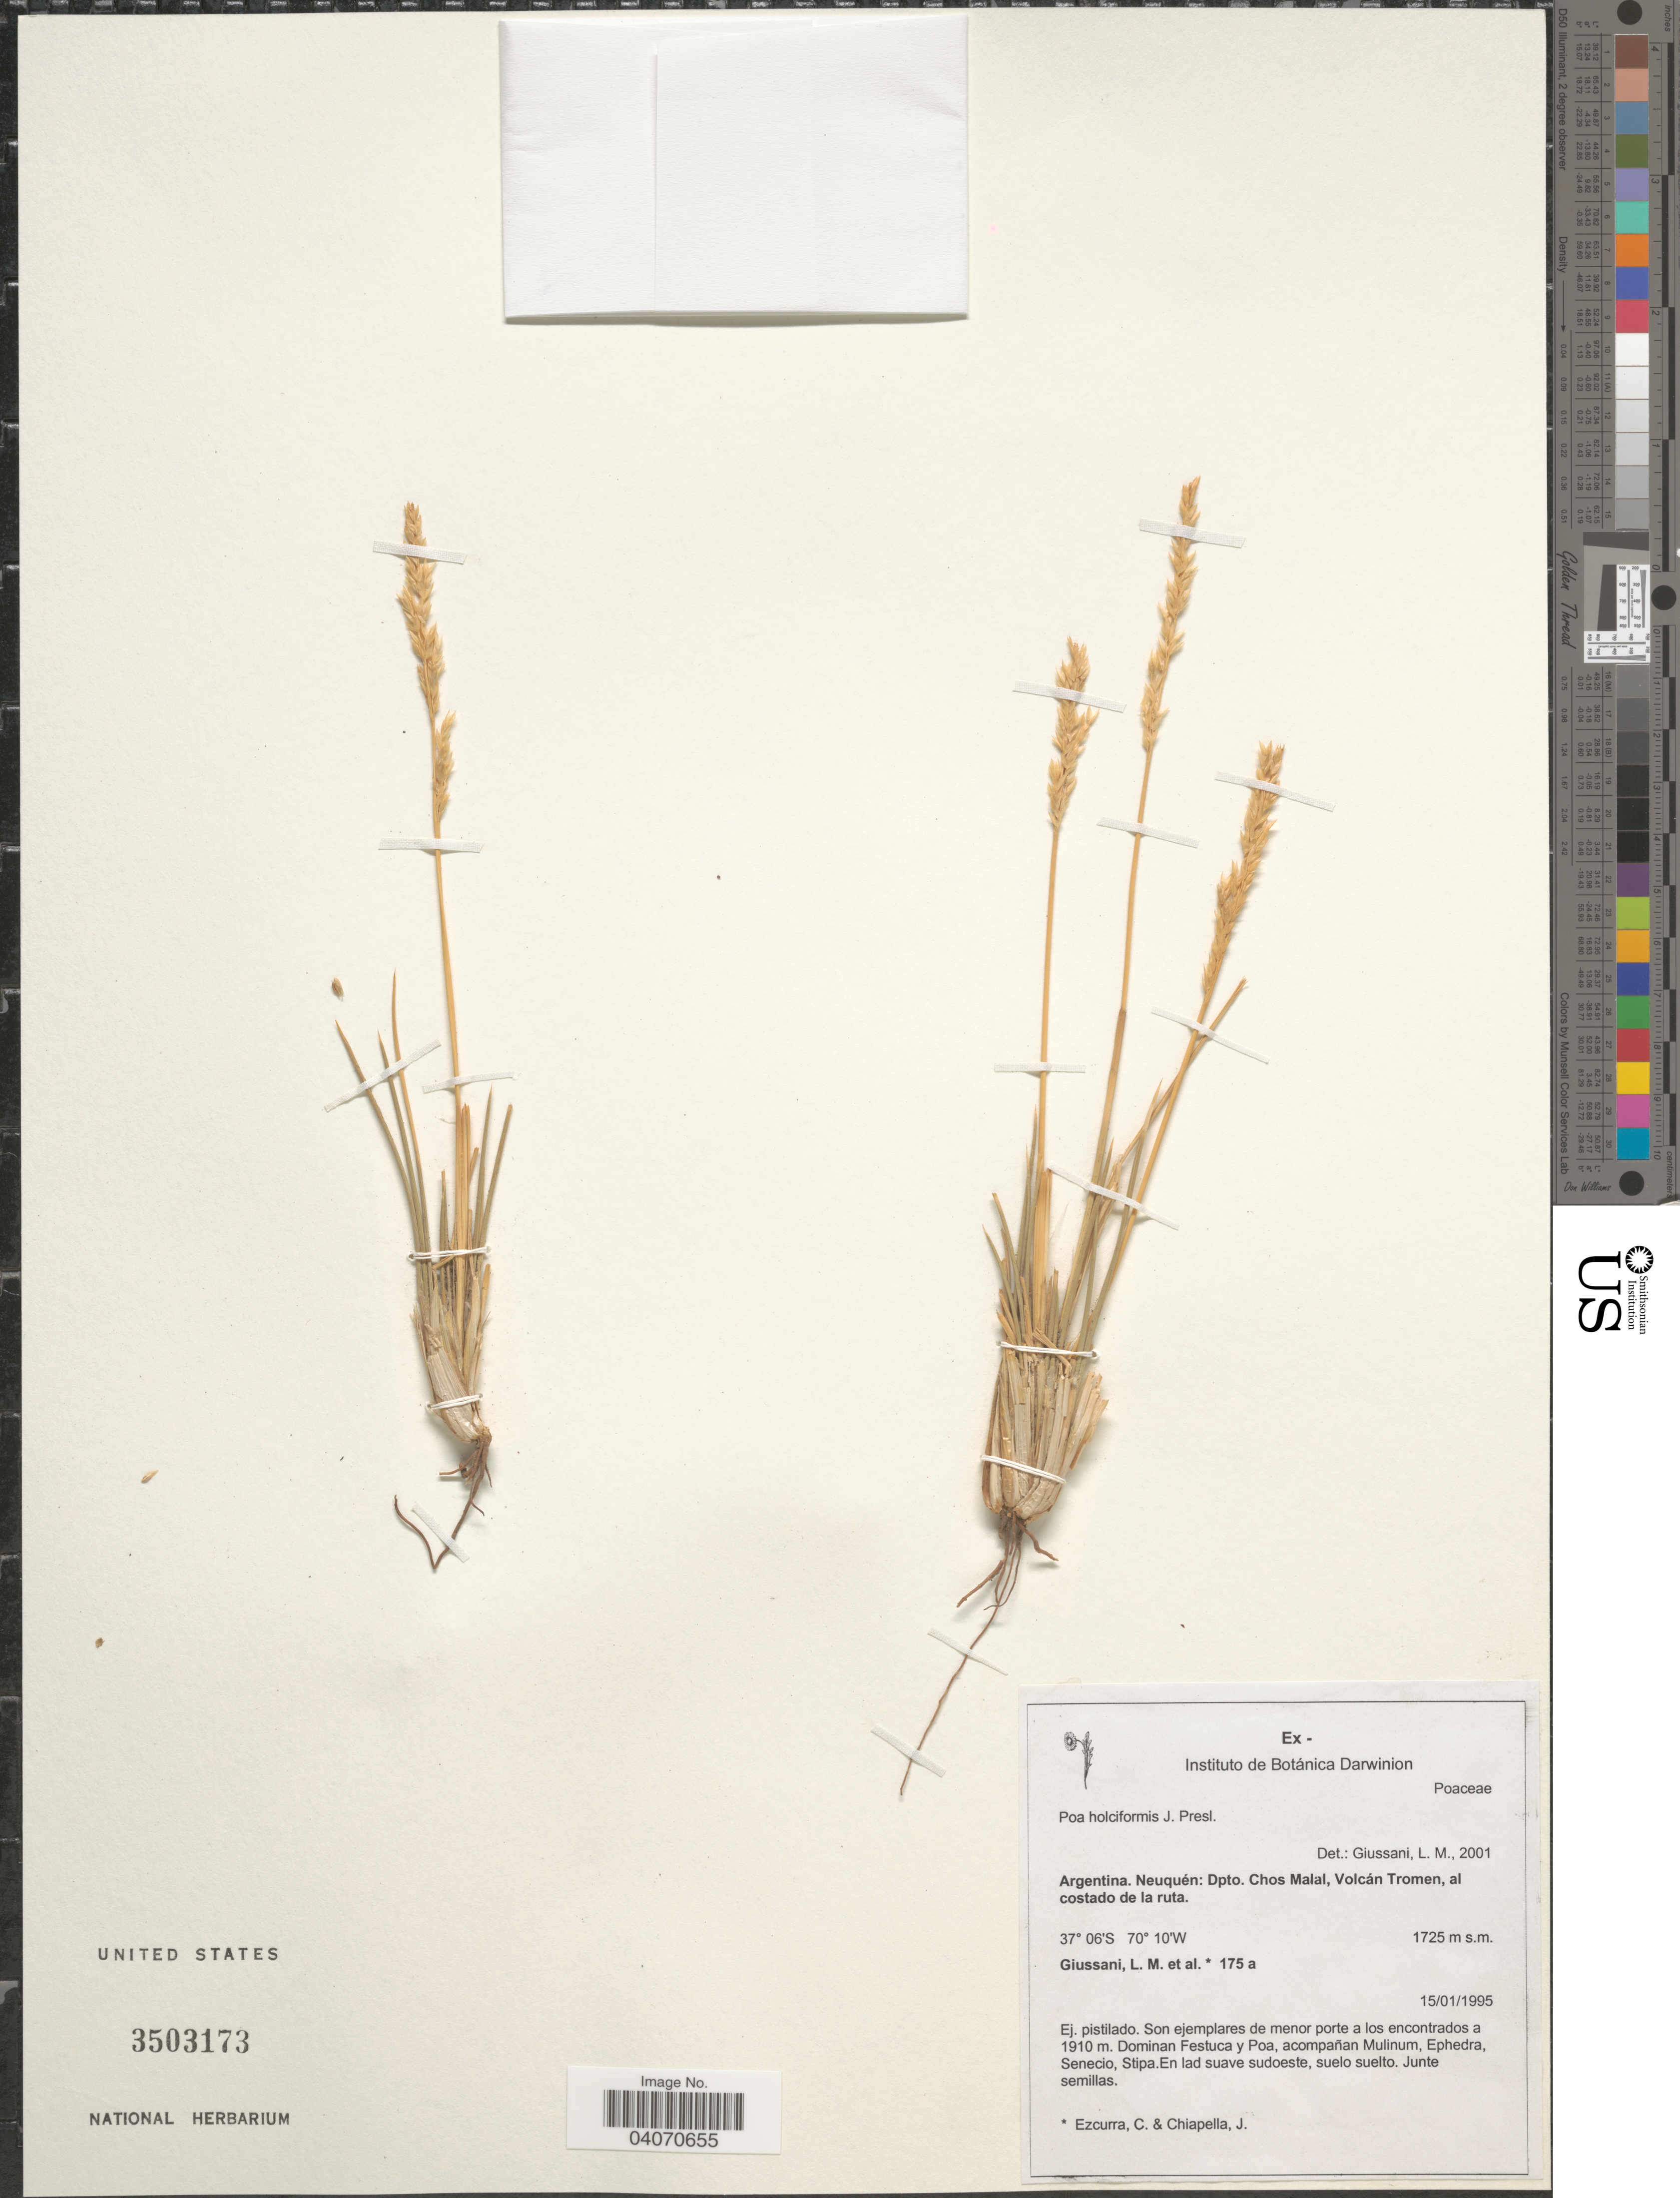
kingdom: Plantae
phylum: Tracheophyta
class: Liliopsida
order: Poales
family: Poaceae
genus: Poa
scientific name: Poa holciformis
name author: J. Presl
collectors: L. Giussani, C. Ezcurra & J. Chiapella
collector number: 175a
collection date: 1995-01-15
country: Argentina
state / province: Neuquen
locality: Dpto. Chos Malal, Volcán Tromen, al costado de la ruta.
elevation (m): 1725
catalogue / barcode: US 3503173